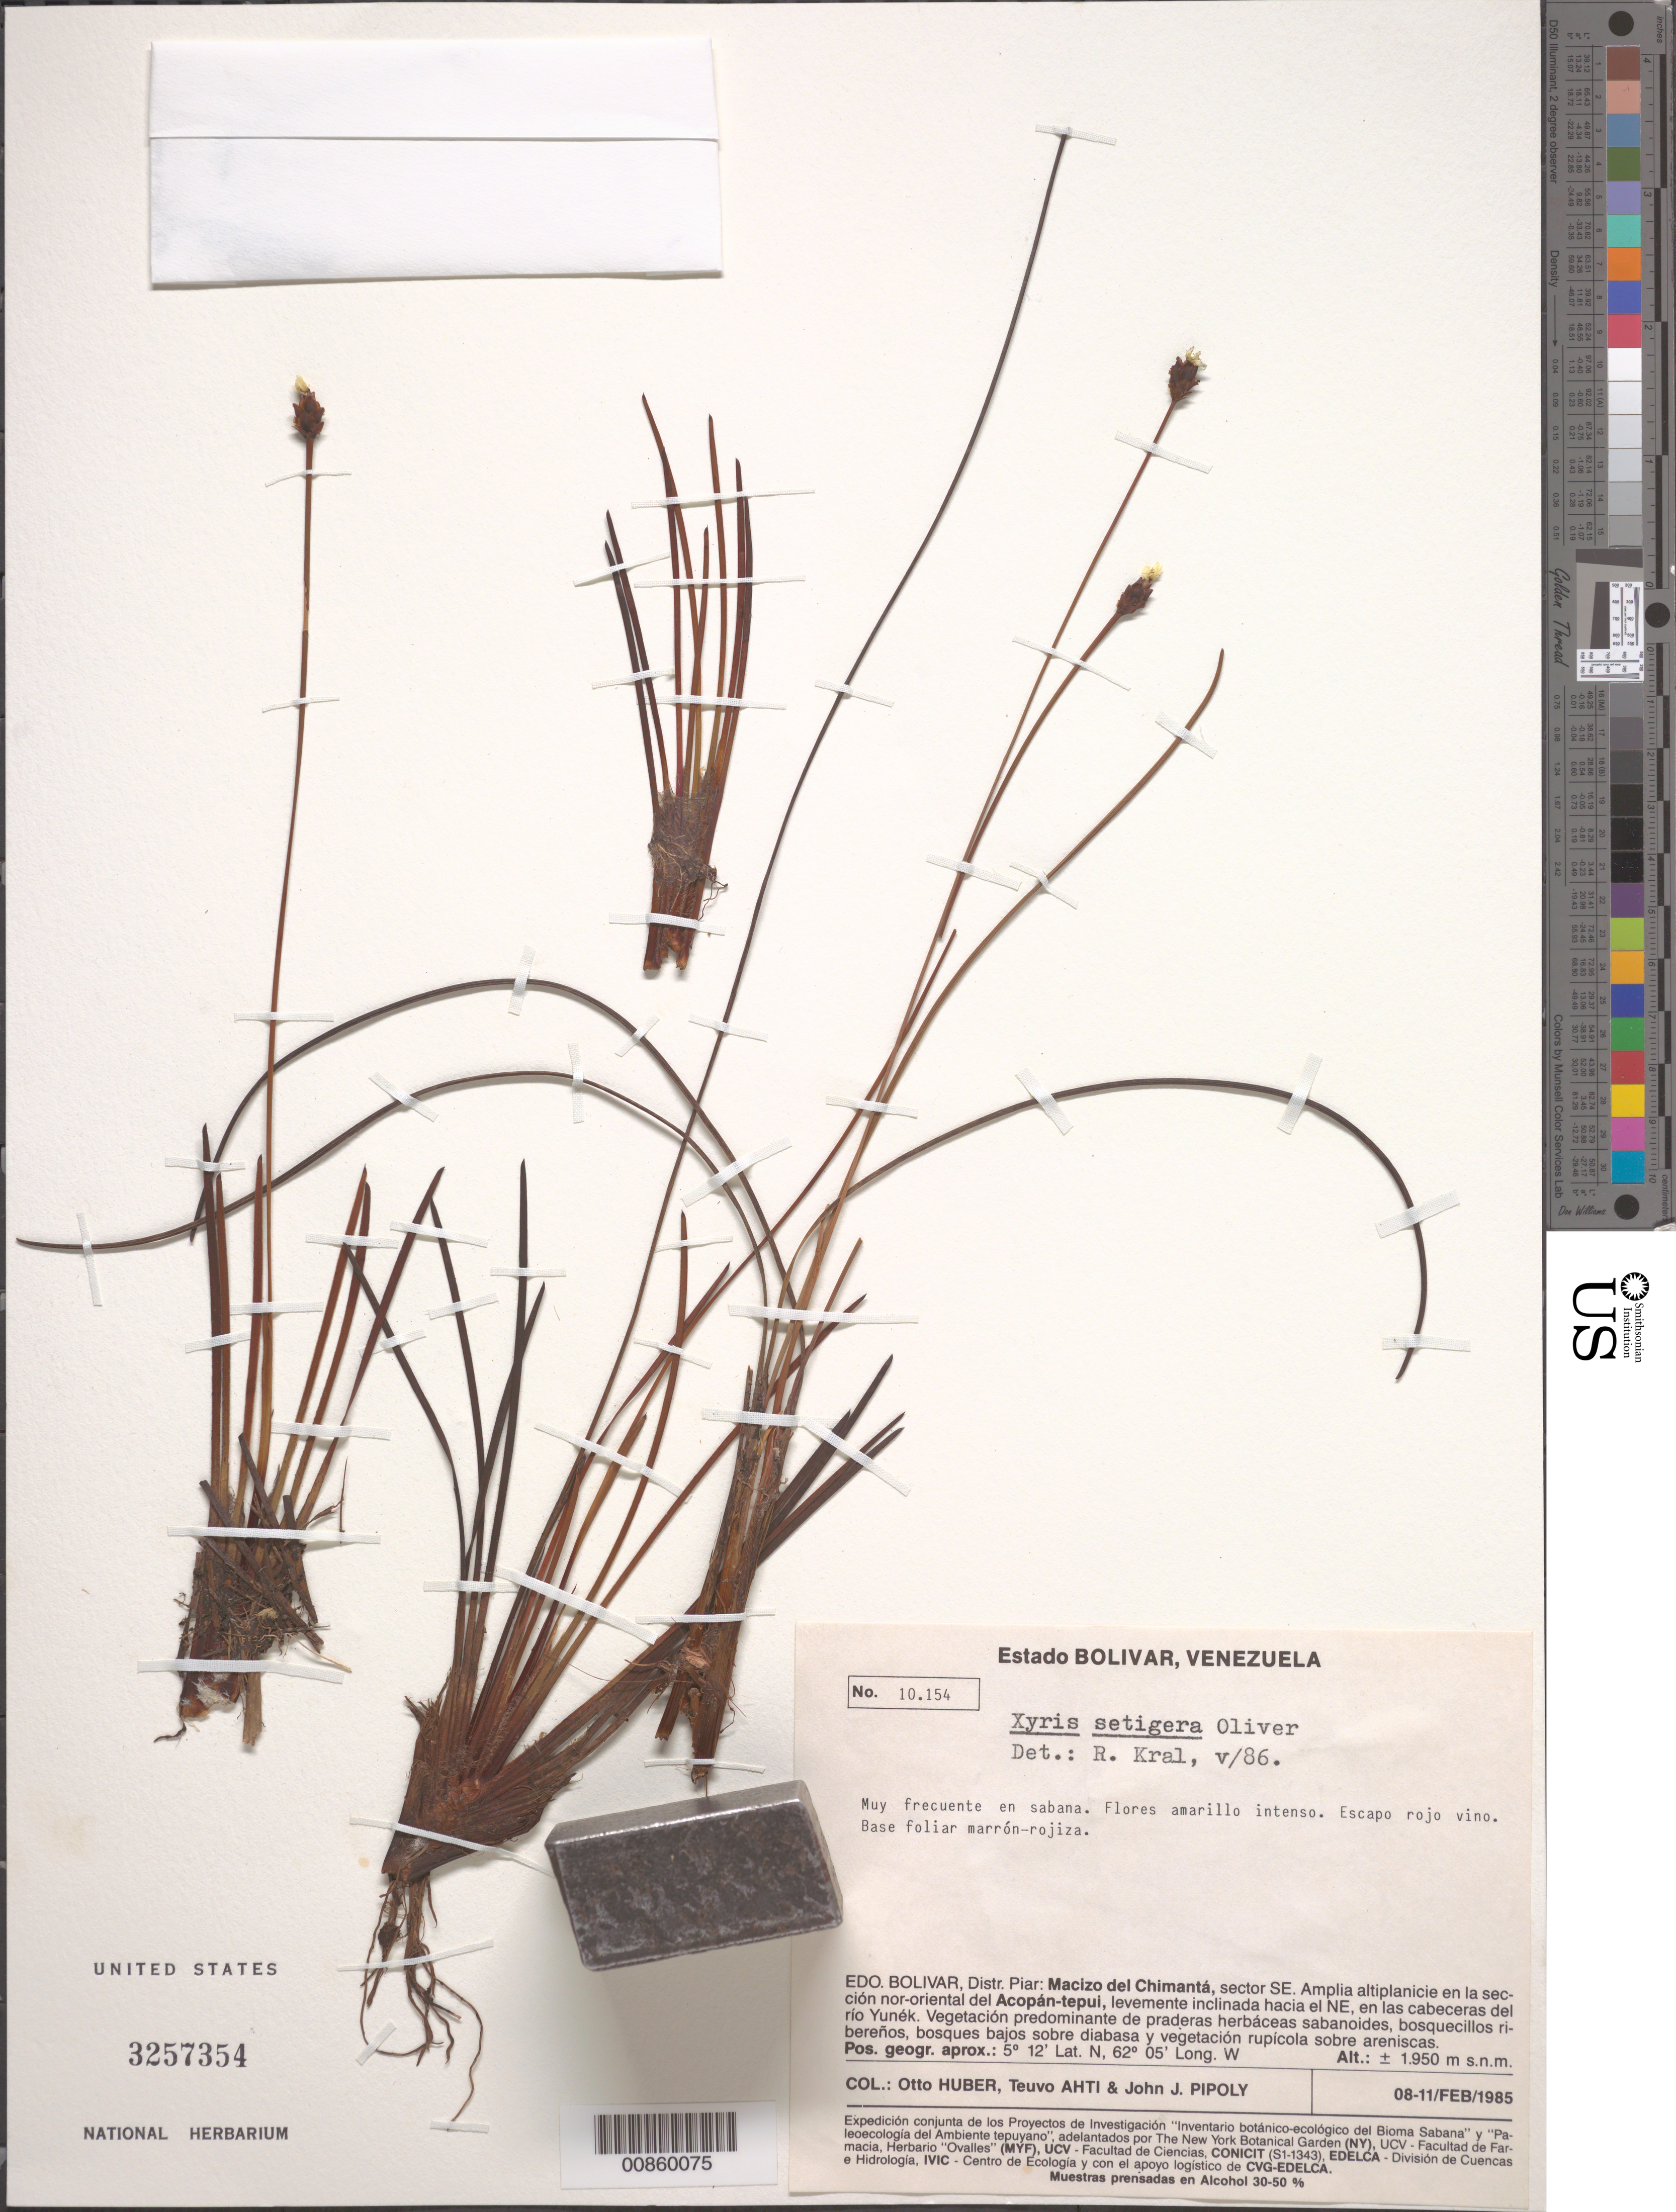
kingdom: Plantae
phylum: Tracheophyta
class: Liliopsida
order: Poales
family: Xyridaceae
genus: Xyris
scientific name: Xyris setigera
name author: Oliv.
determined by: Kral, Robert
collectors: O. Huber, T. T. Ahti & J. J. Pipoly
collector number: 10154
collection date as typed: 8-Feb-85 to 11-Feb-85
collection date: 1985-02-08/1985-02-11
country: Venezuela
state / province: Bolívar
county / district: Piar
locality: Macizo del Chimantá, sector SE, amplia antiplanicicie en la sección nor-oriental de Acopán-tepuí; levemente inclinada haciae el NE; en las cabeceras del río Yunék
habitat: Sabana. Vegetación de praderas herbáceous sabanoides, bosquecillos ribereños, bosques bajos sobre diabasa y rupícola sobre areniscas.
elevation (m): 1950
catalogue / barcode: US 3257354